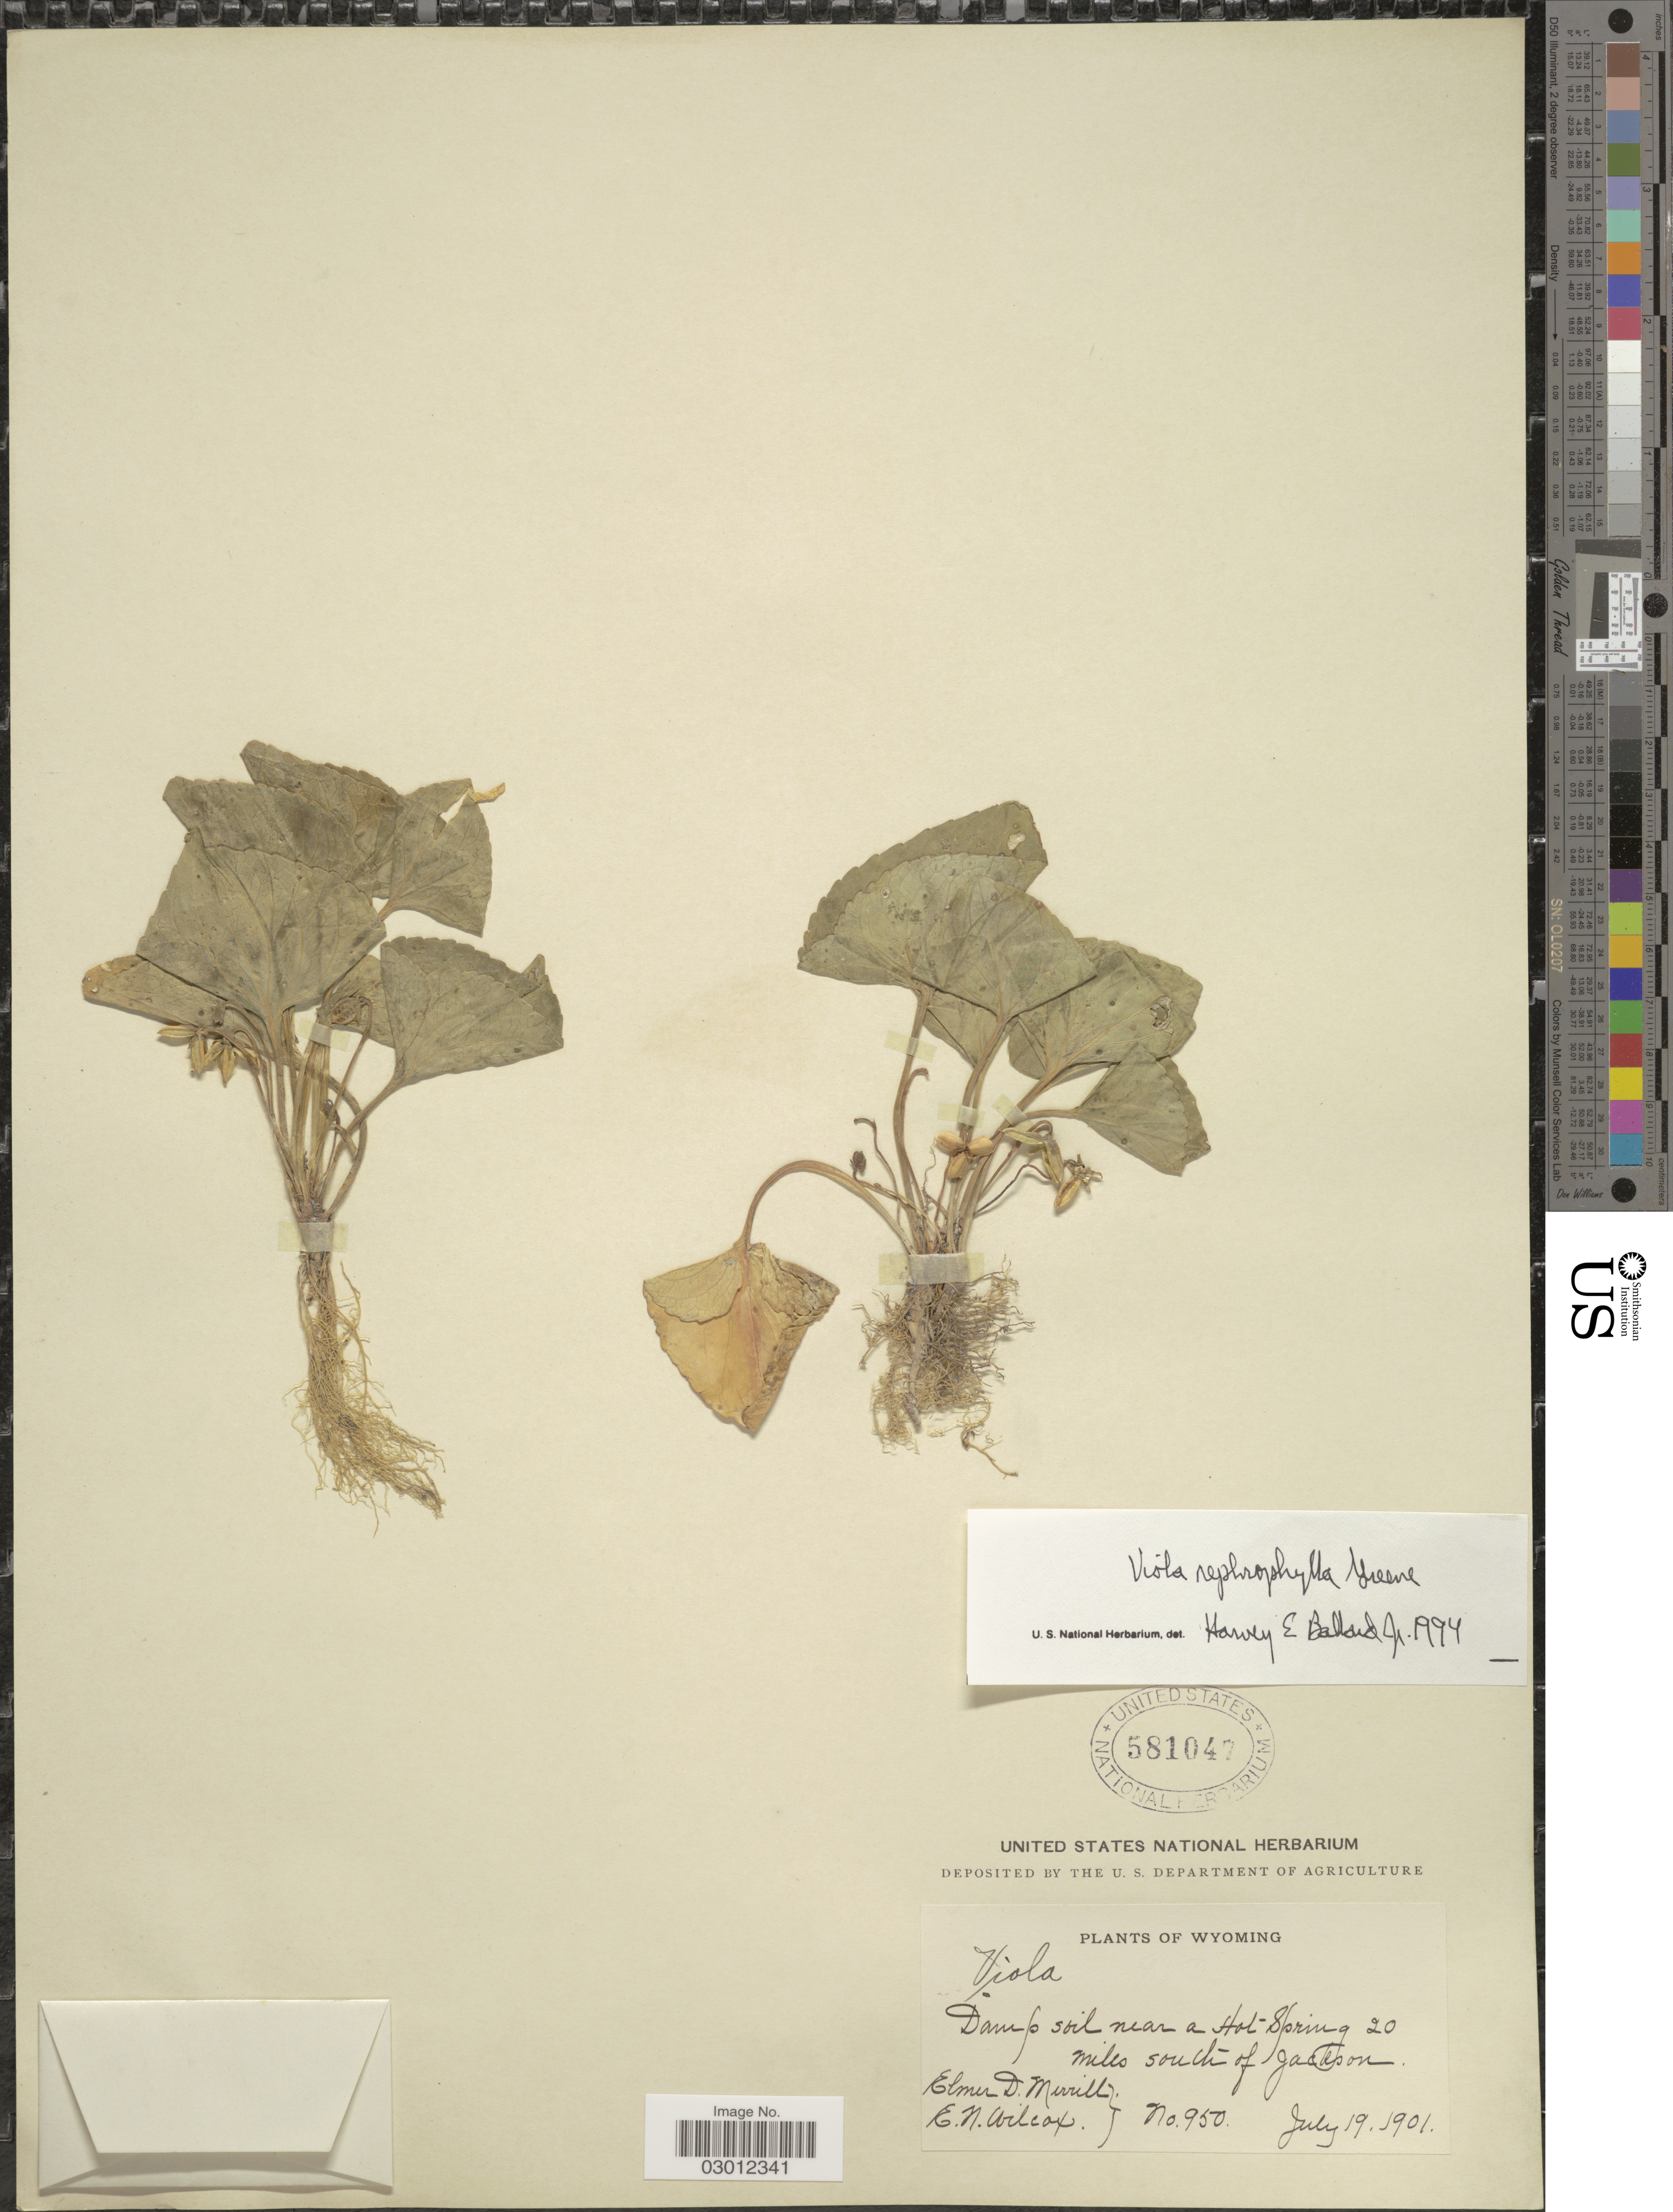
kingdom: Plantae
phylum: Tracheophyta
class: Magnoliopsida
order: Malpighiales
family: Violaceae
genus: Viola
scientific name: Viola nephrophylla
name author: Greene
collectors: E. D. Merrill & E. Wilcox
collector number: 950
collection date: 1901-07-19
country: United States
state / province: Wyoming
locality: Damp soil near a Hot Spring 20 miles south of Jackson.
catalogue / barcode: US 581047